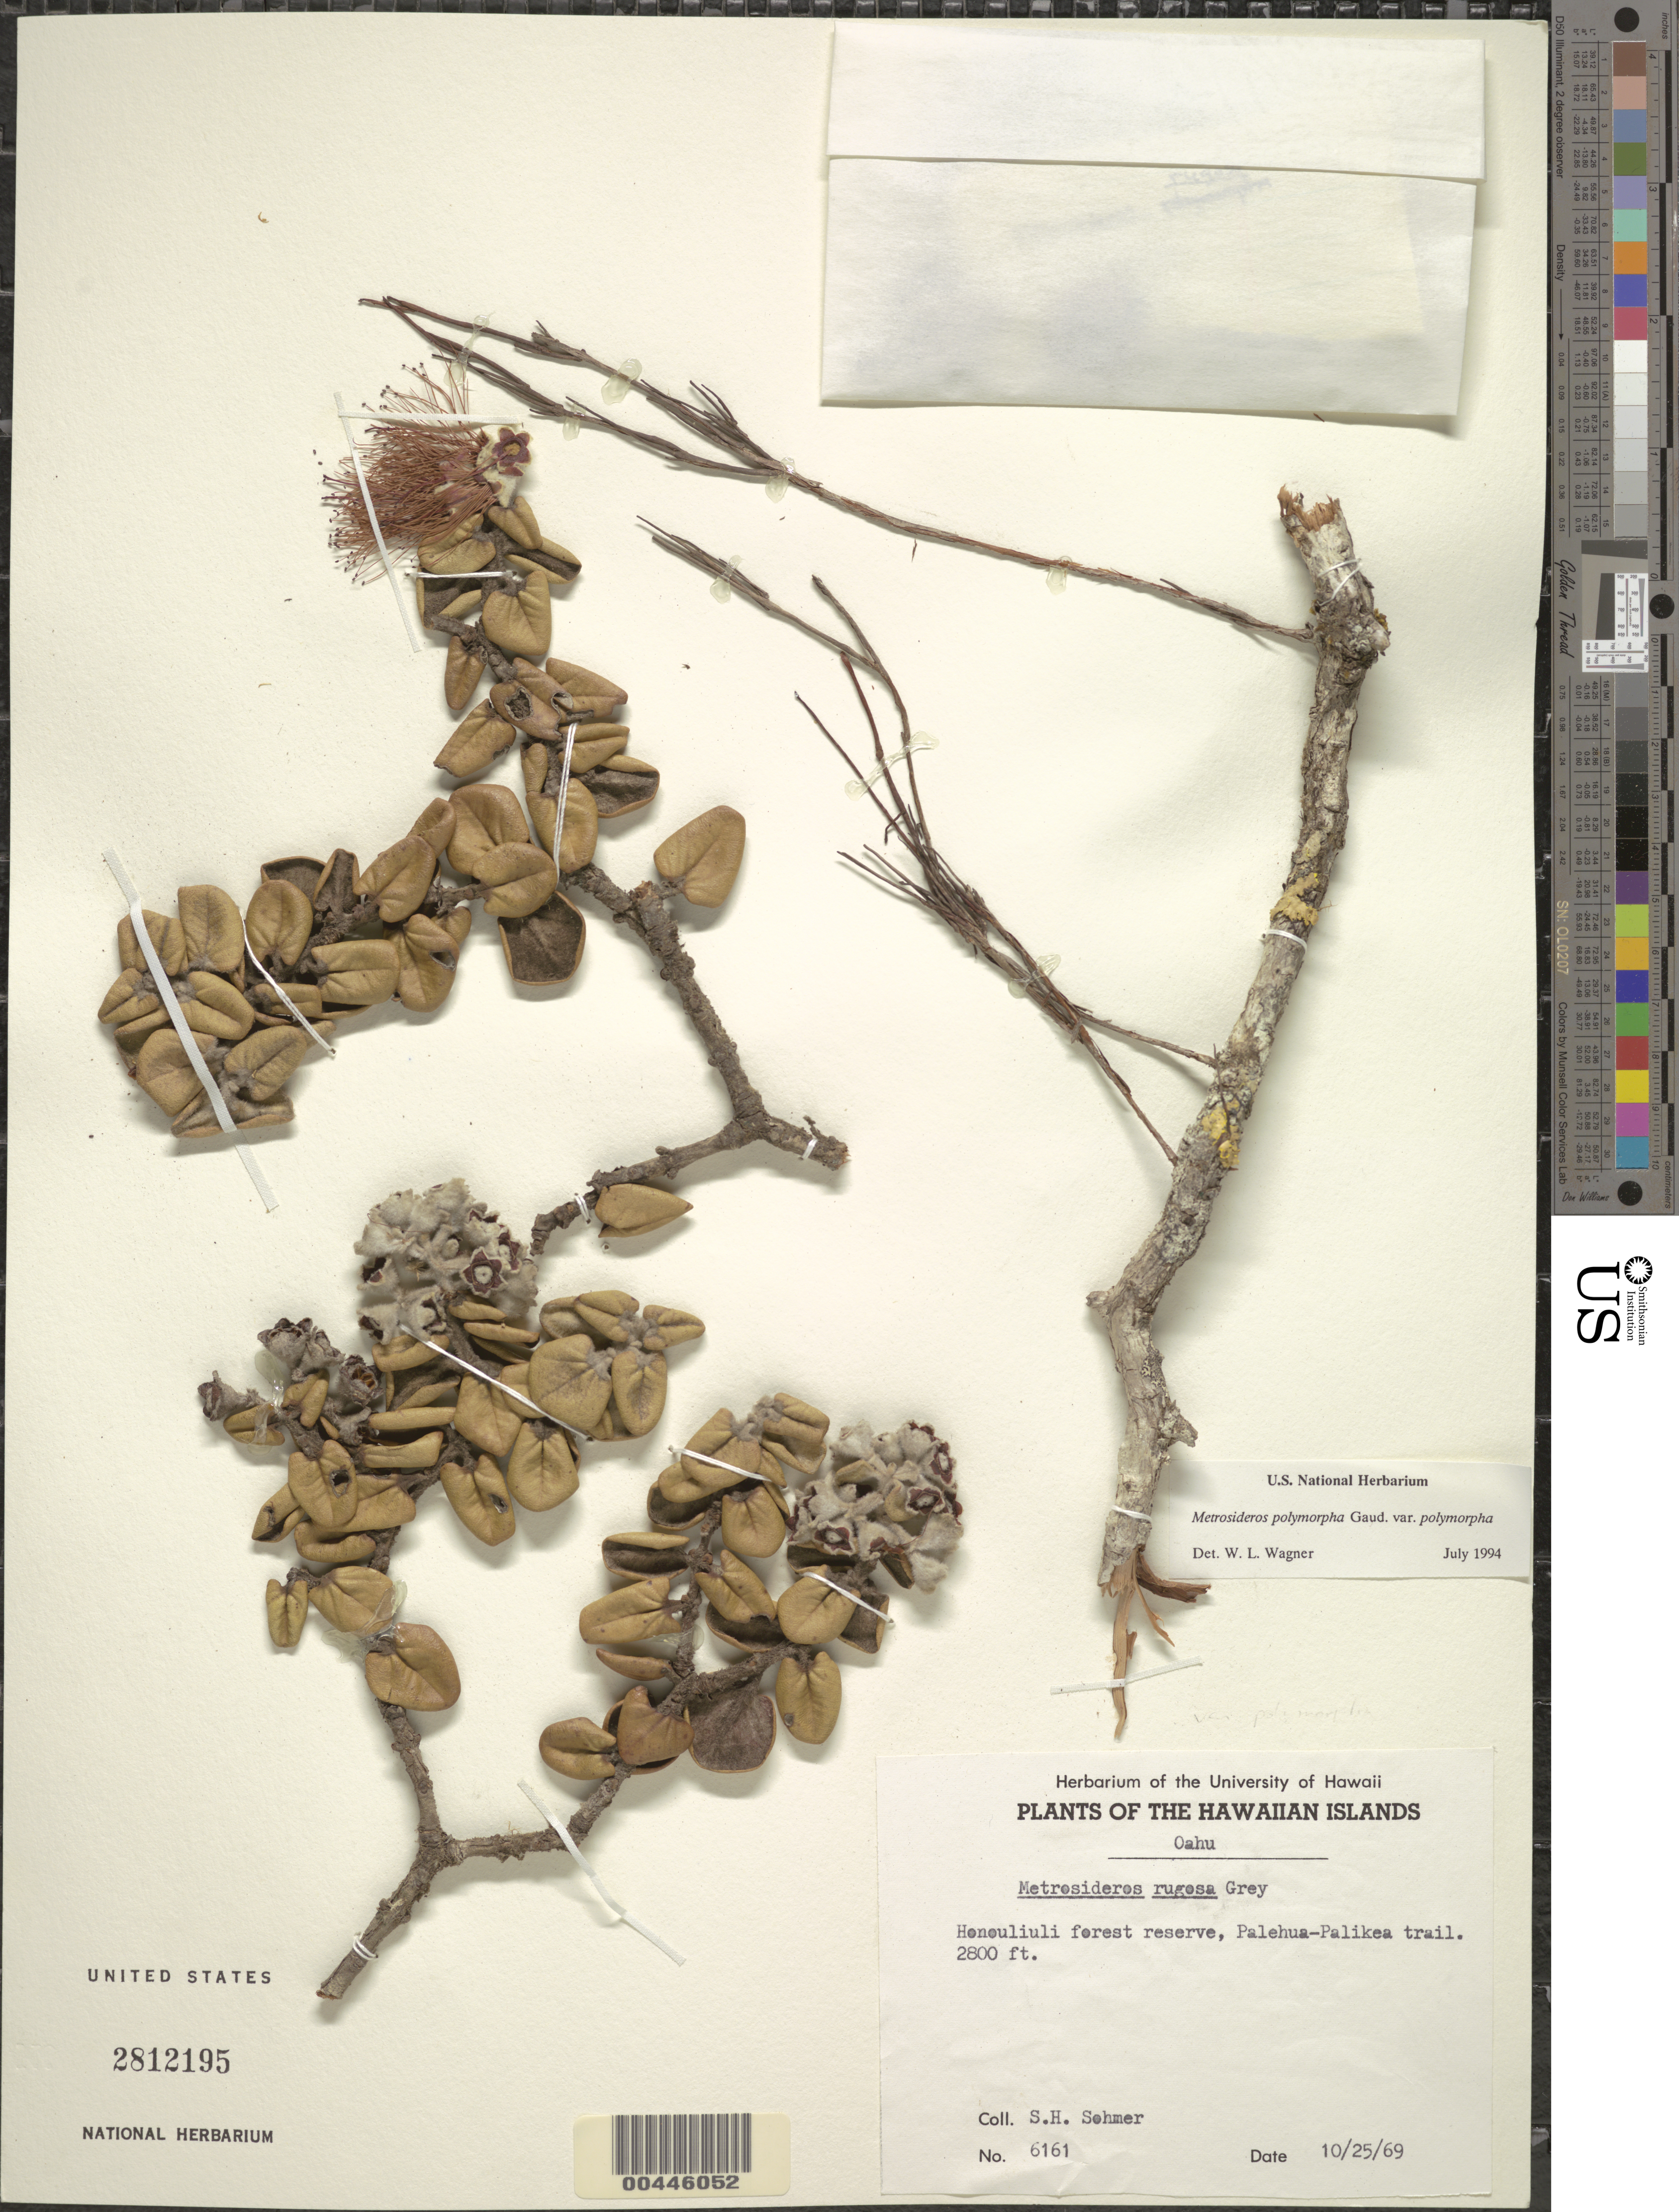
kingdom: Plantae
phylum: Tracheophyta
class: Magnoliopsida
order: Myrtales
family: Myrtaceae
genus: Metrosideros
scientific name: Metrosideros polymorpha var. polymorpha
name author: Gaudich.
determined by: Wagner, W. L., (BOT), Smithsonian Institution - National Museum of Natural History (UNITED STATES)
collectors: S. H. Sohmer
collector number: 6161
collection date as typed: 25 Oct 1969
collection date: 1969-10-25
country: United States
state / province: Hawaii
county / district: Honolulu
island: Oahu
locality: Honouliuli For Res, Palehua-Palikea Trail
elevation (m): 853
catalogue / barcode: US 2812195